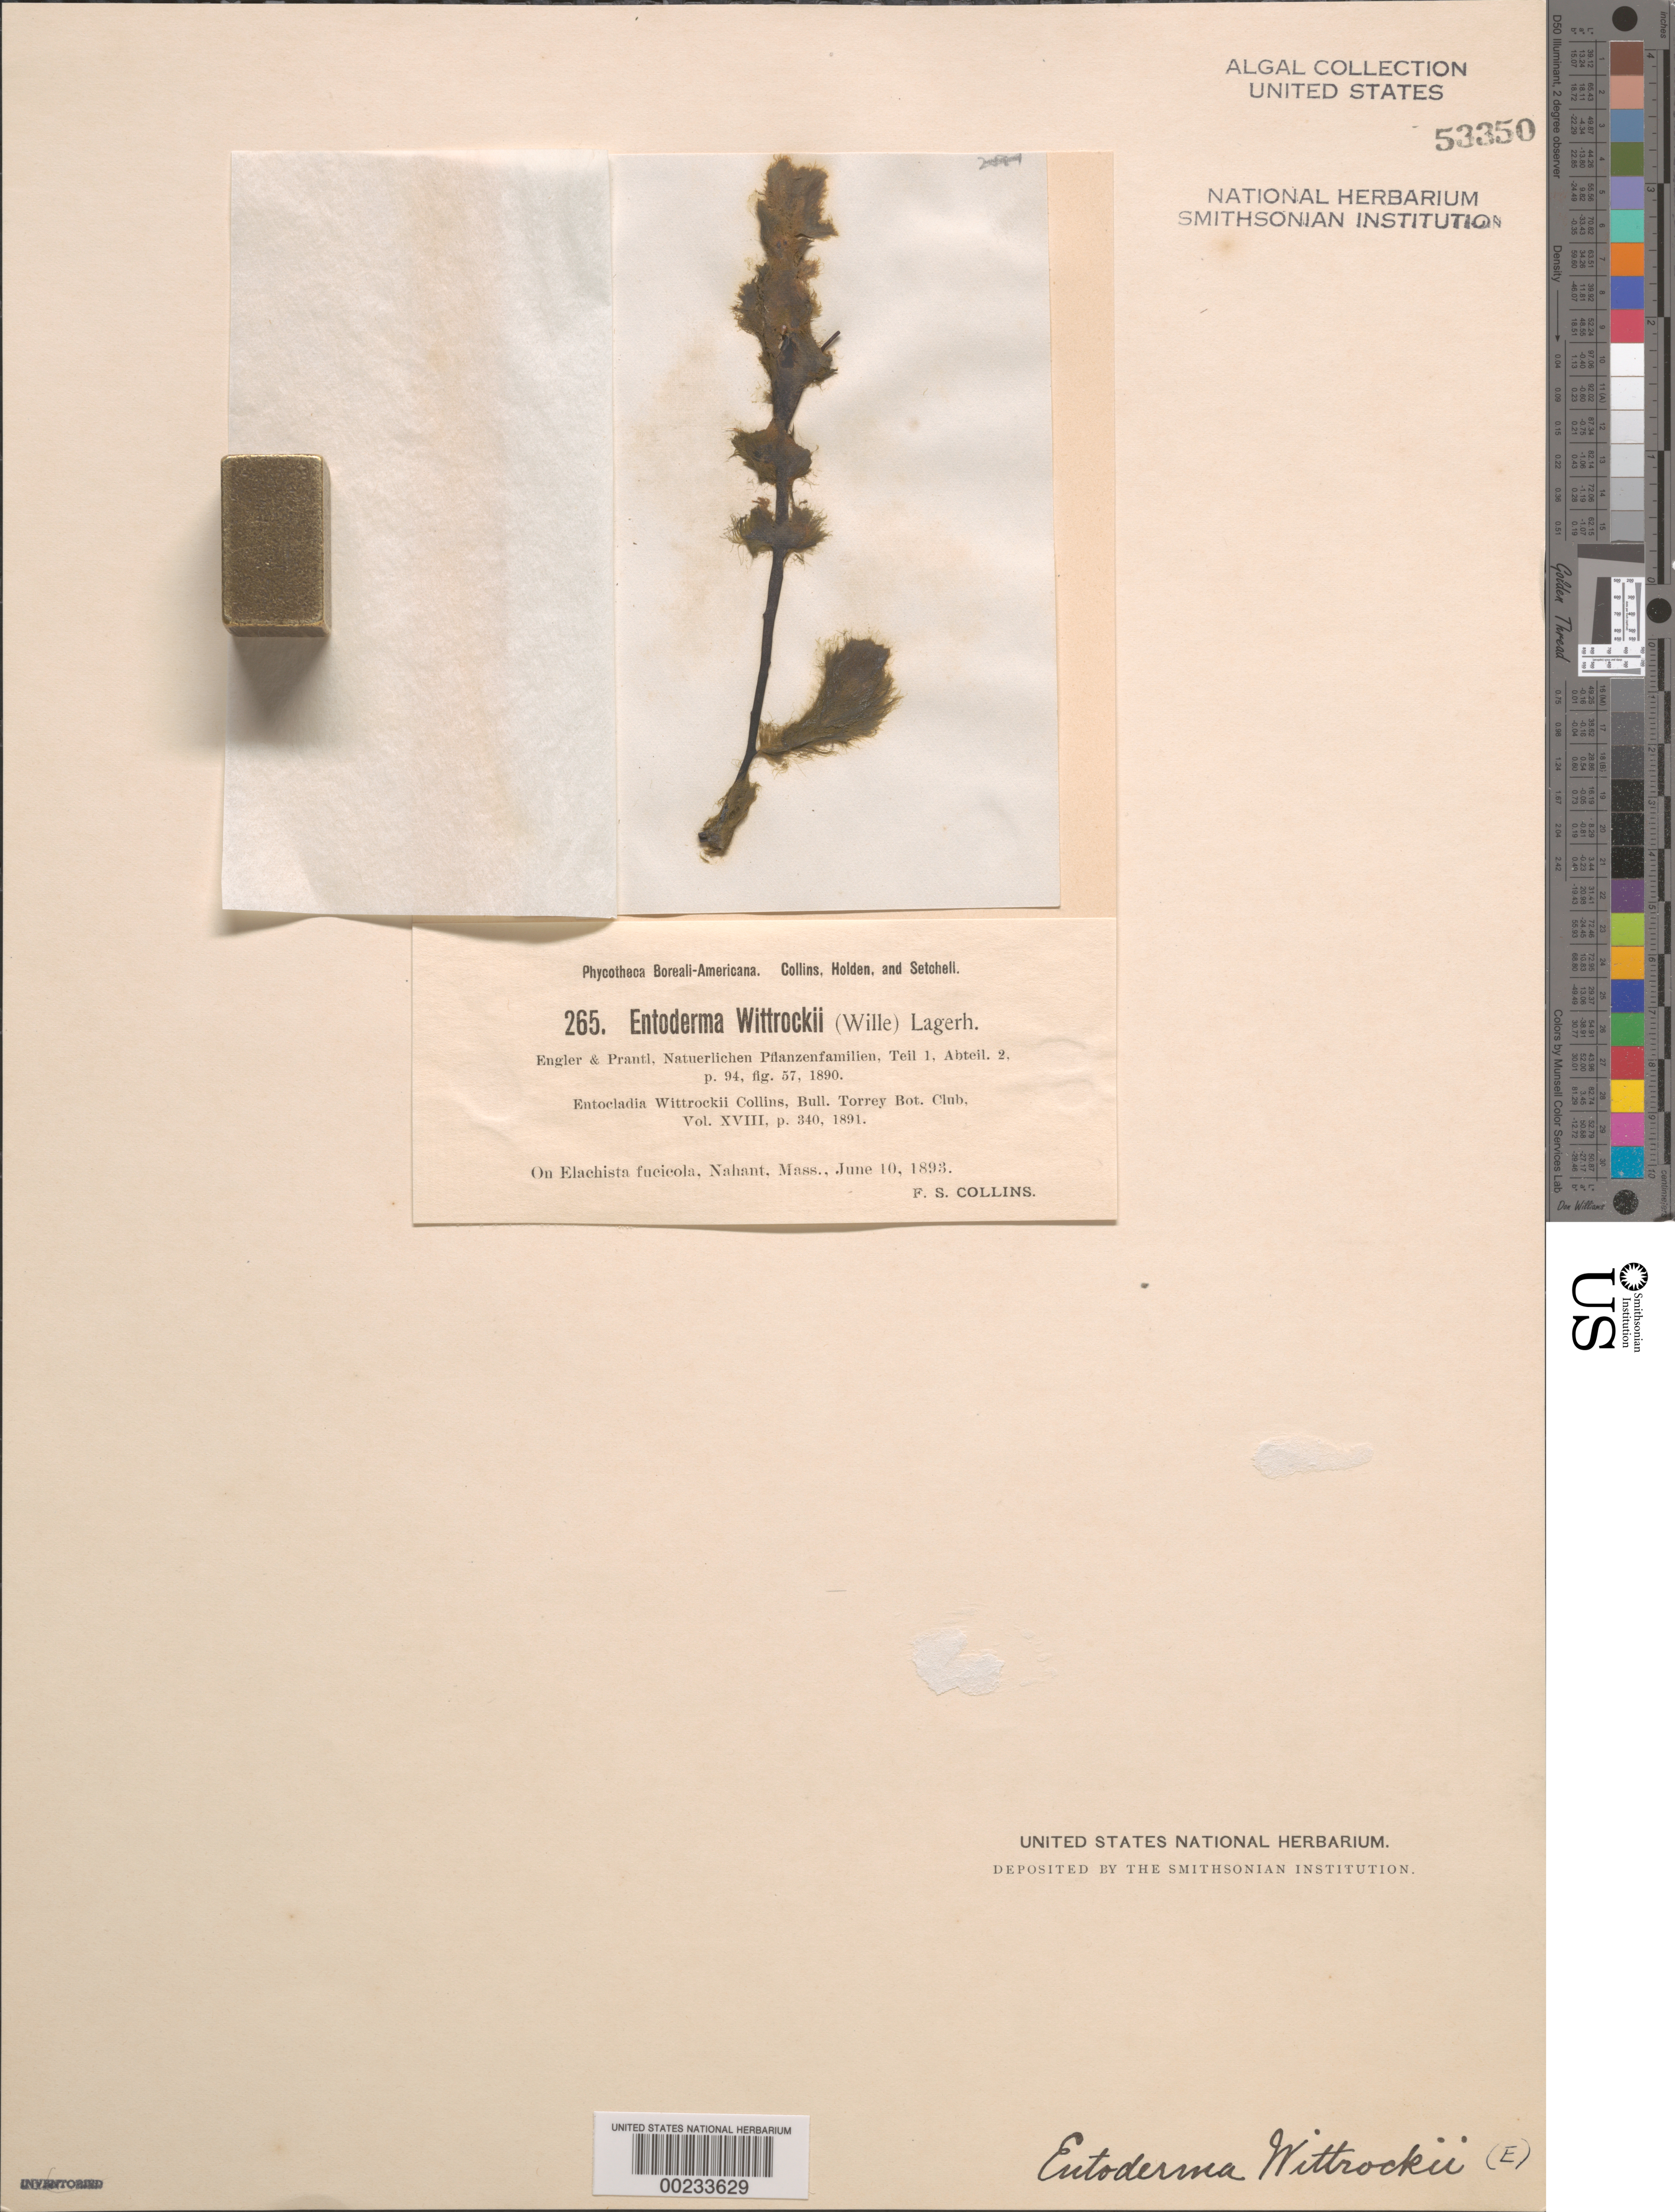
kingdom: Plantae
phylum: Chlorophyta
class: Ulvophyceae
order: Ulvales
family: Ulvellaceae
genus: Ulvella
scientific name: Ulvella wittrockii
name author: (N.Wille) R. Nielsen et al.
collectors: F. Collins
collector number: PB-A 265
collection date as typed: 10 Jun 1893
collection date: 1893-06-10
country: United States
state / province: Massachusetts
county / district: Essex County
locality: Nahant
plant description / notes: Collins, Holden & Setchell, Phycotheca Boreali-Americana, as Entoderma wittrockii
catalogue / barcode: US 53350